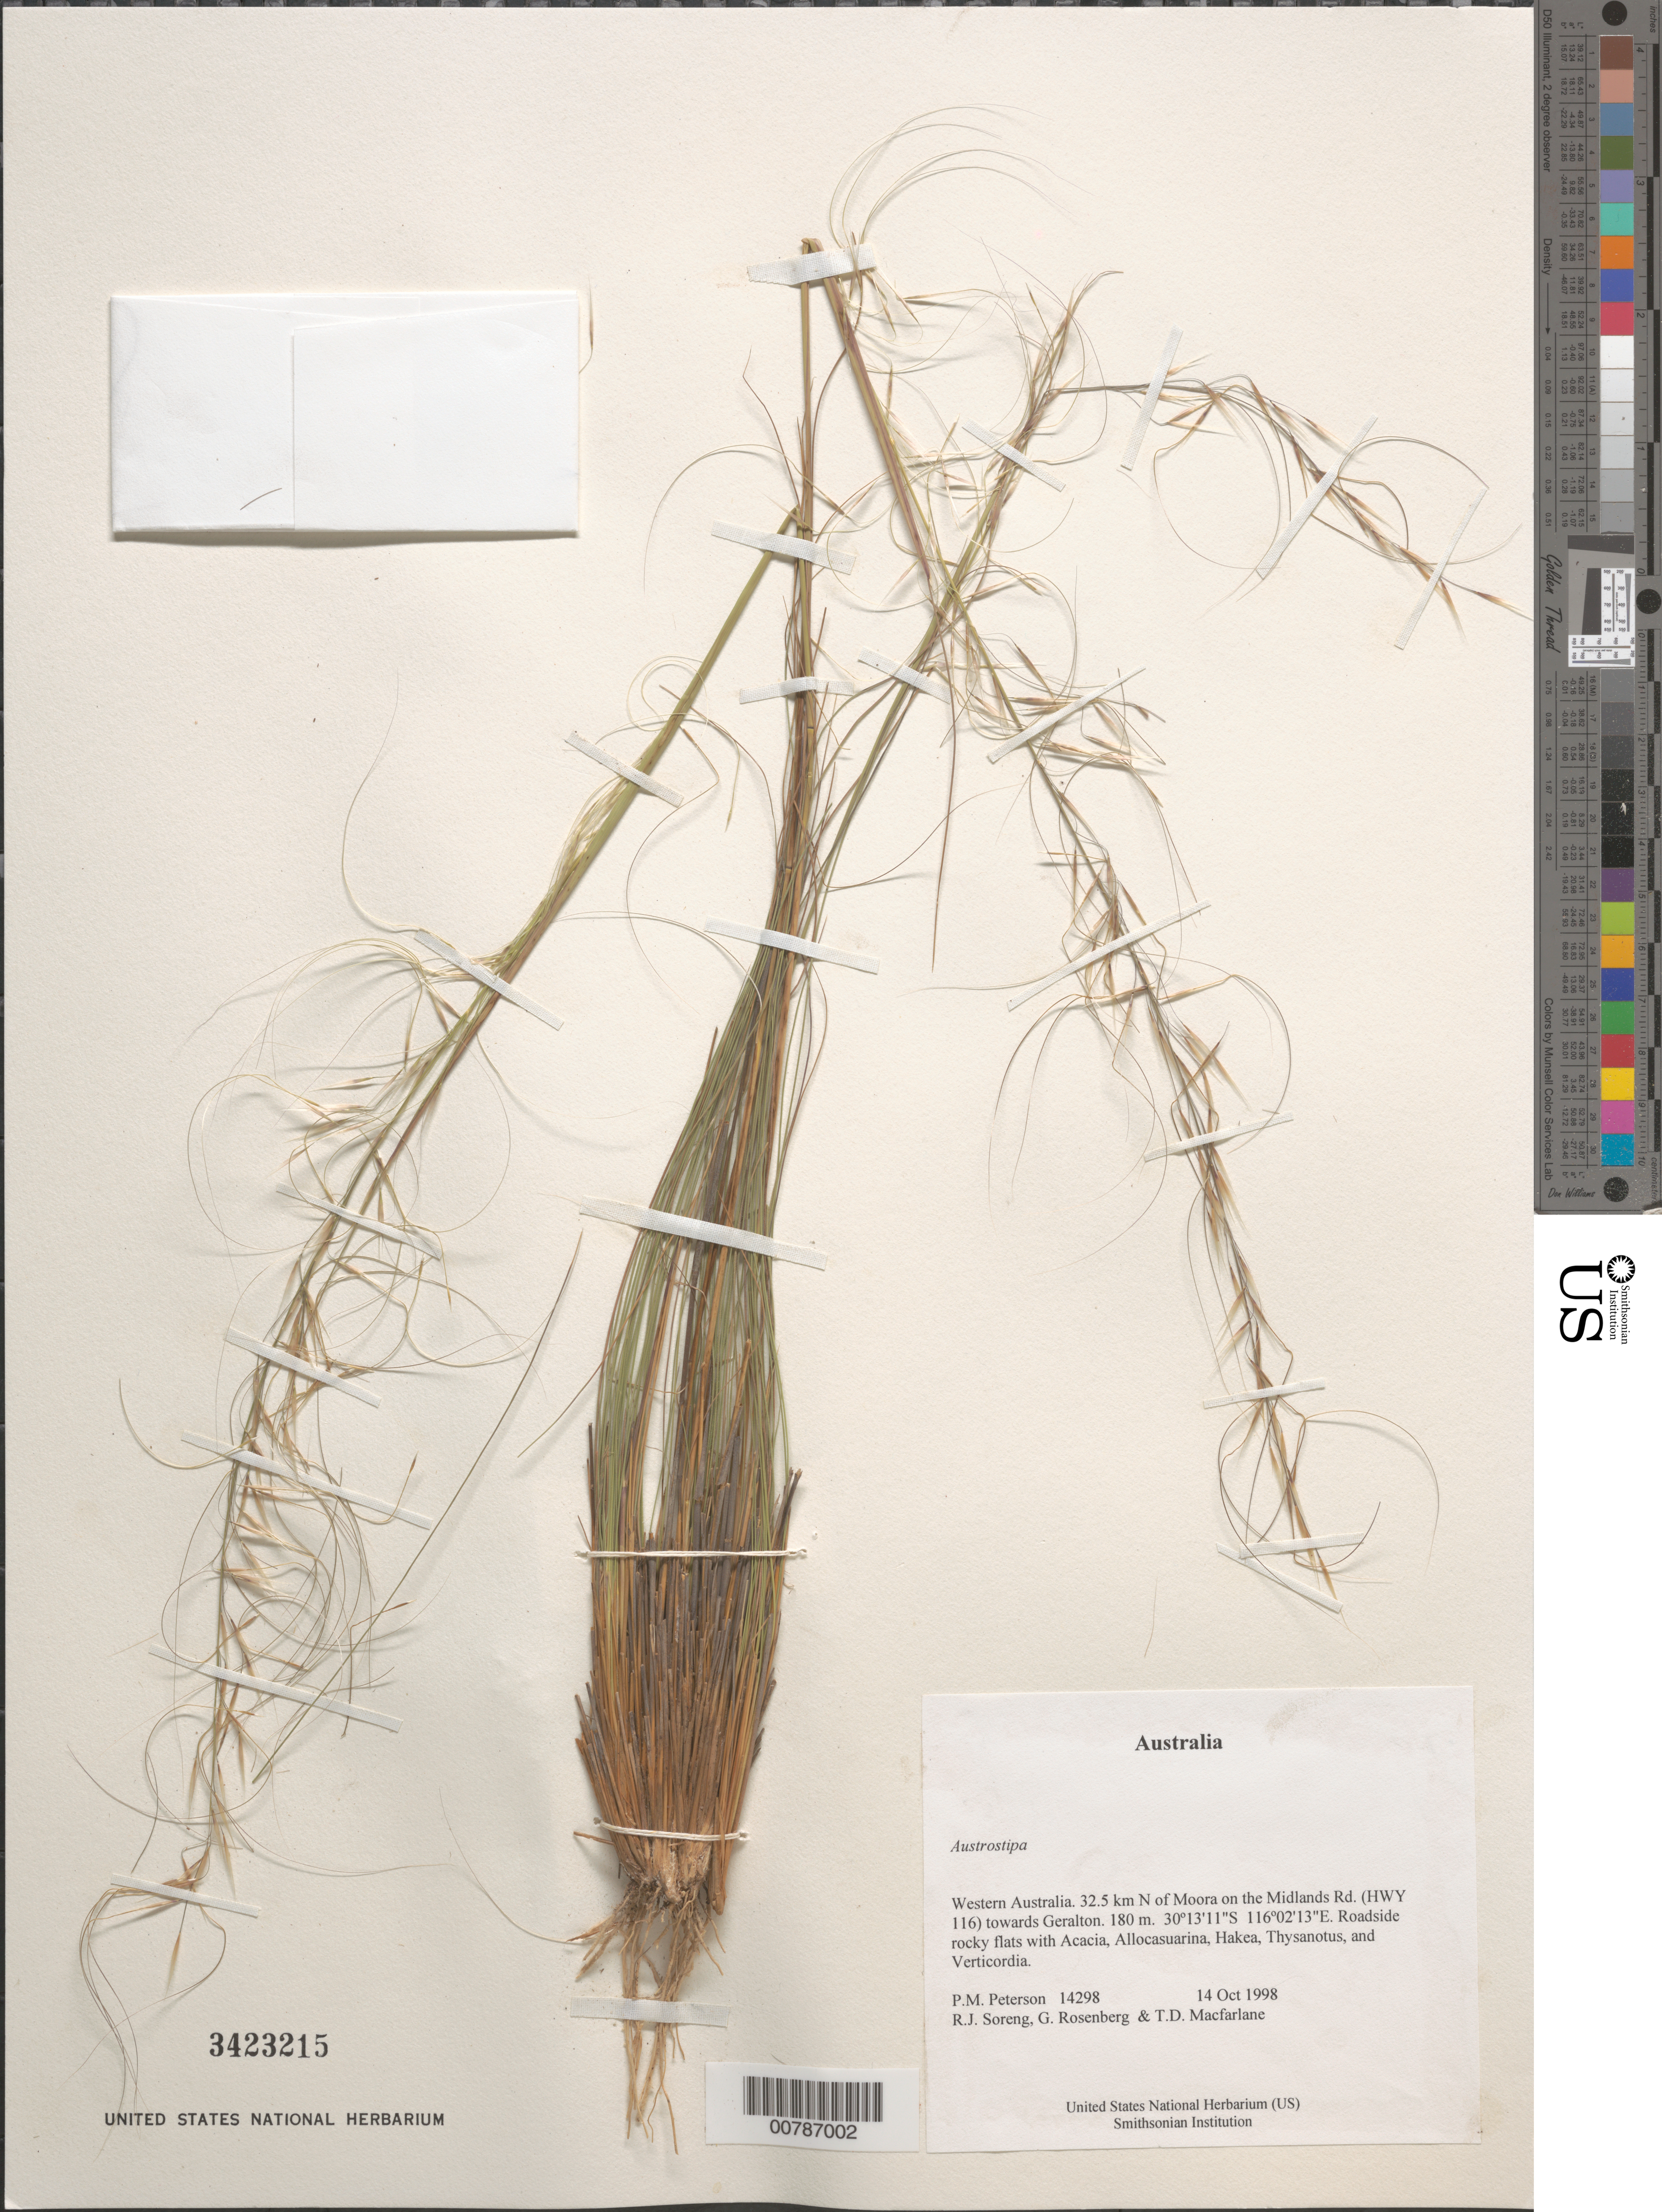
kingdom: Plantae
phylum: Tracheophyta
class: Liliopsida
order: Poales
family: Poaceae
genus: Austrostipa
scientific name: Austrostipa sp.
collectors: P. M. Peterson, R. J. Soreng, G. Rosenberg & T. Macfarlane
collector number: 14298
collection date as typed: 14 Oct 1998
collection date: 1998-10-14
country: Australia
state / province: Western Australia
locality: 32.5 km N of Moora on the Midlands Rd. (HWY 116) towards Geralton.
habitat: Roadside rocky flats with Acacia, Allocasuarina, Hakea, Thysanotus, and Verticordia.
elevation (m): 180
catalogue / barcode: US 3423215